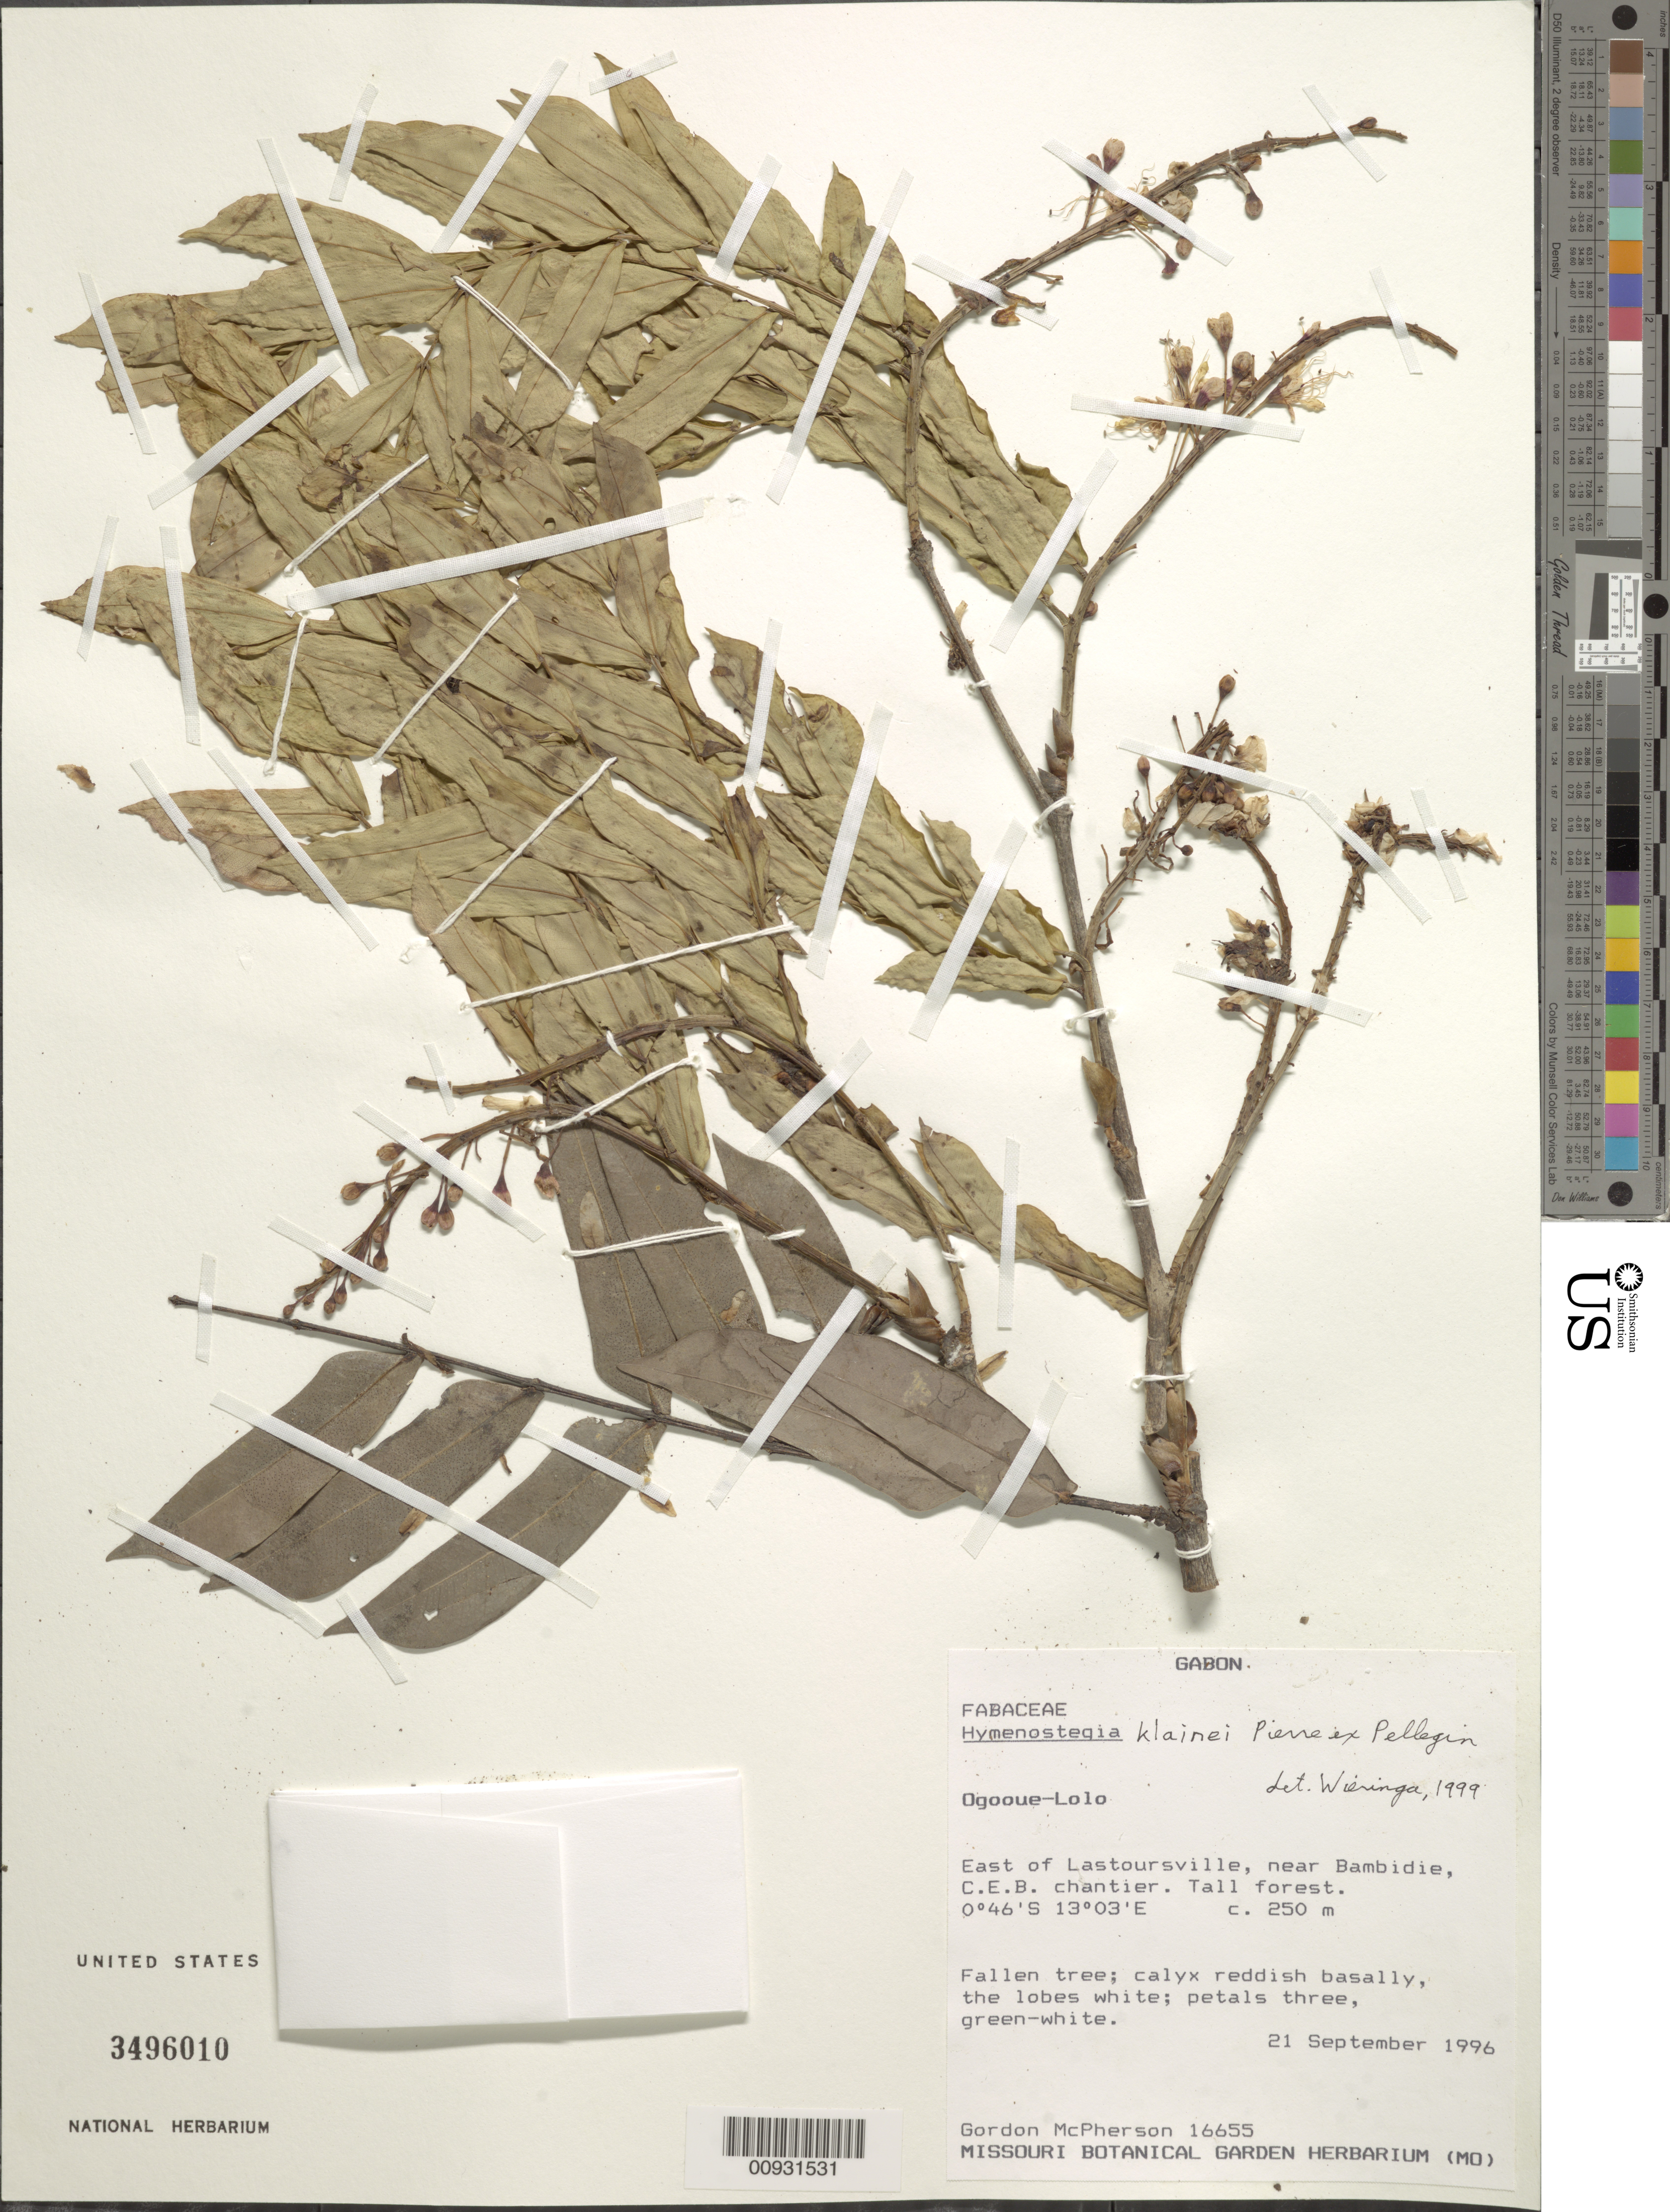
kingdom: Plantae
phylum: Tracheophyta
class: Magnoliopsida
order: Fabales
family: Fabaceae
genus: Hymenostegia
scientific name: Hymenostegia klainei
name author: Pierre ex Pellegrin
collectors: G. D. McPherson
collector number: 16655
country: Gabon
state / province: Ogooué-Lolo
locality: E of Lastoursville, near Bambidie, C.E.B. chantier.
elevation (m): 250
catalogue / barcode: US 3496010